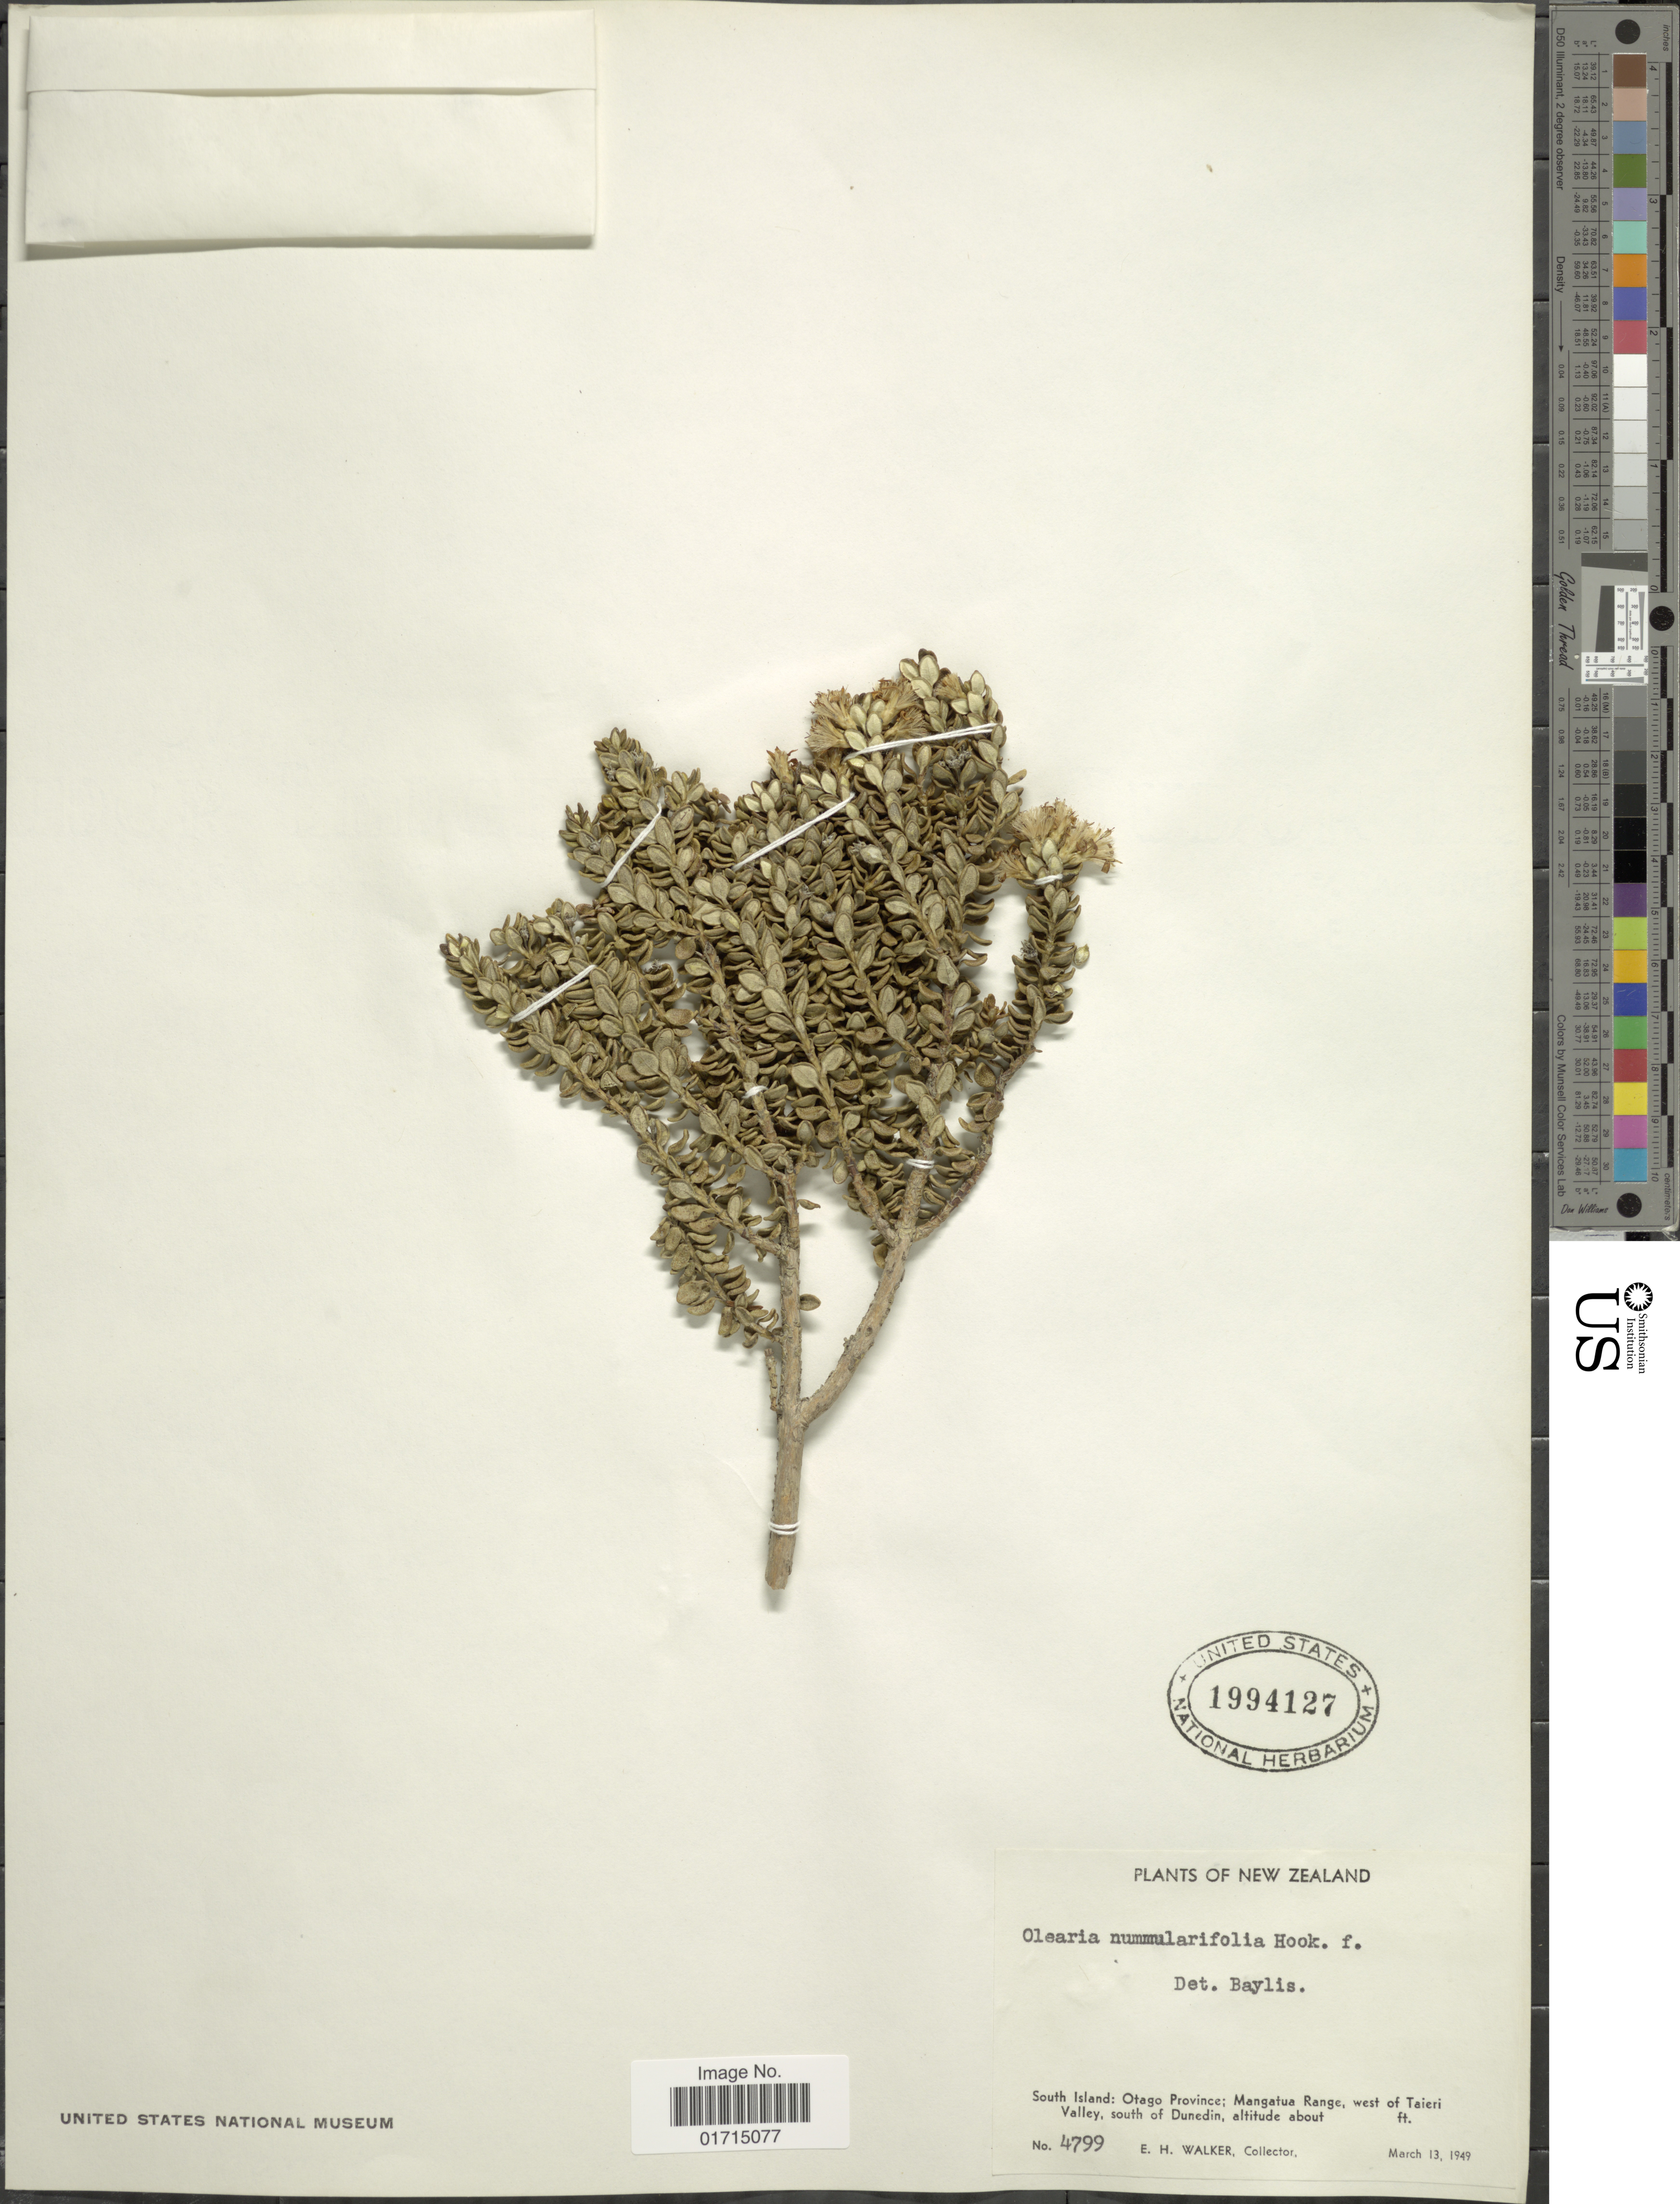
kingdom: Plantae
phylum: Tracheophyta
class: Magnoliopsida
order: Asterales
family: Asteraceae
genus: Olearia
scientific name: Olearia nummulariifolia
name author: (Hook. f.) Hook. f.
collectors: E. H. Walker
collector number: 4799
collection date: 1949-03-13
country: New Zealand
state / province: Otago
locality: New Zealand. North Island: Otago Province; Mangatua Range, west of Taieri Valley, south of Dunedin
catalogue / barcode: US 1994127